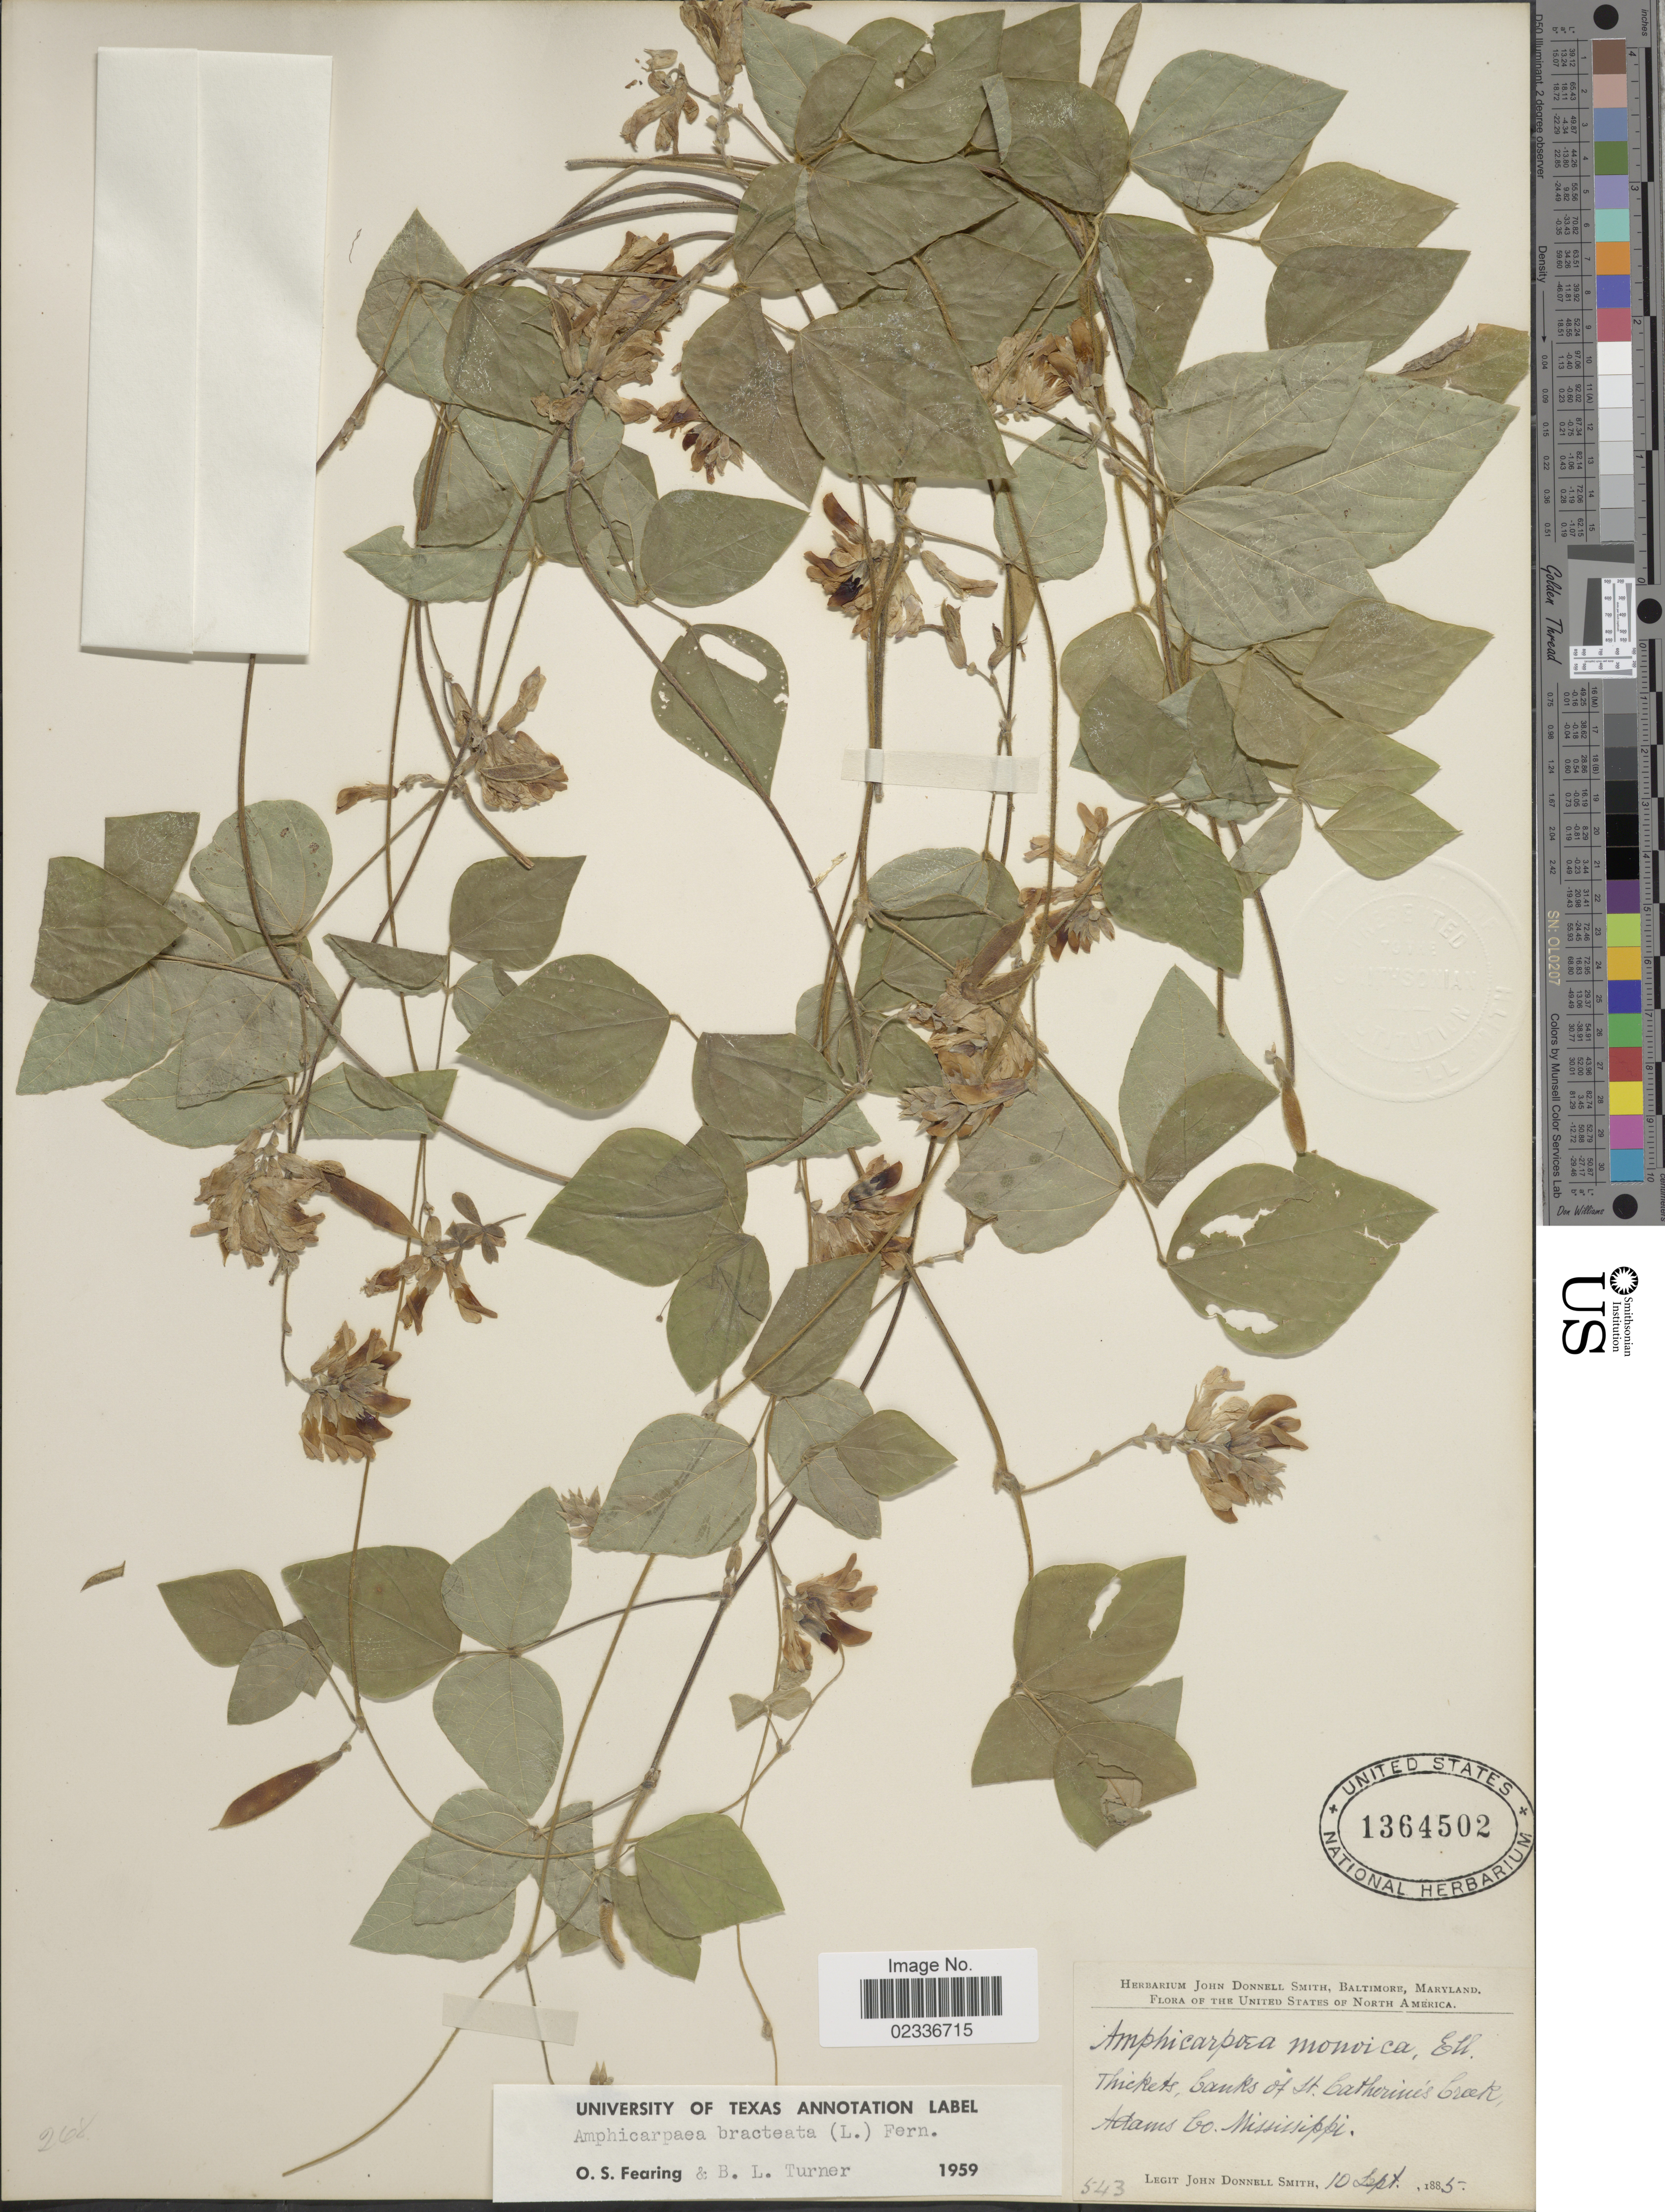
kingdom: Plantae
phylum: Tracheophyta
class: Magnoliopsida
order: Fabales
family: Fabaceae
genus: Amphicarpaea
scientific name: Amphicarpaea bracteata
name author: (L.) Fernald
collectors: J. Donnell Smith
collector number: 543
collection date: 1885-09-10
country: United States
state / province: Mississippi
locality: Banks of St. Catherine's Creek, Adams Co.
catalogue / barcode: US 1364502